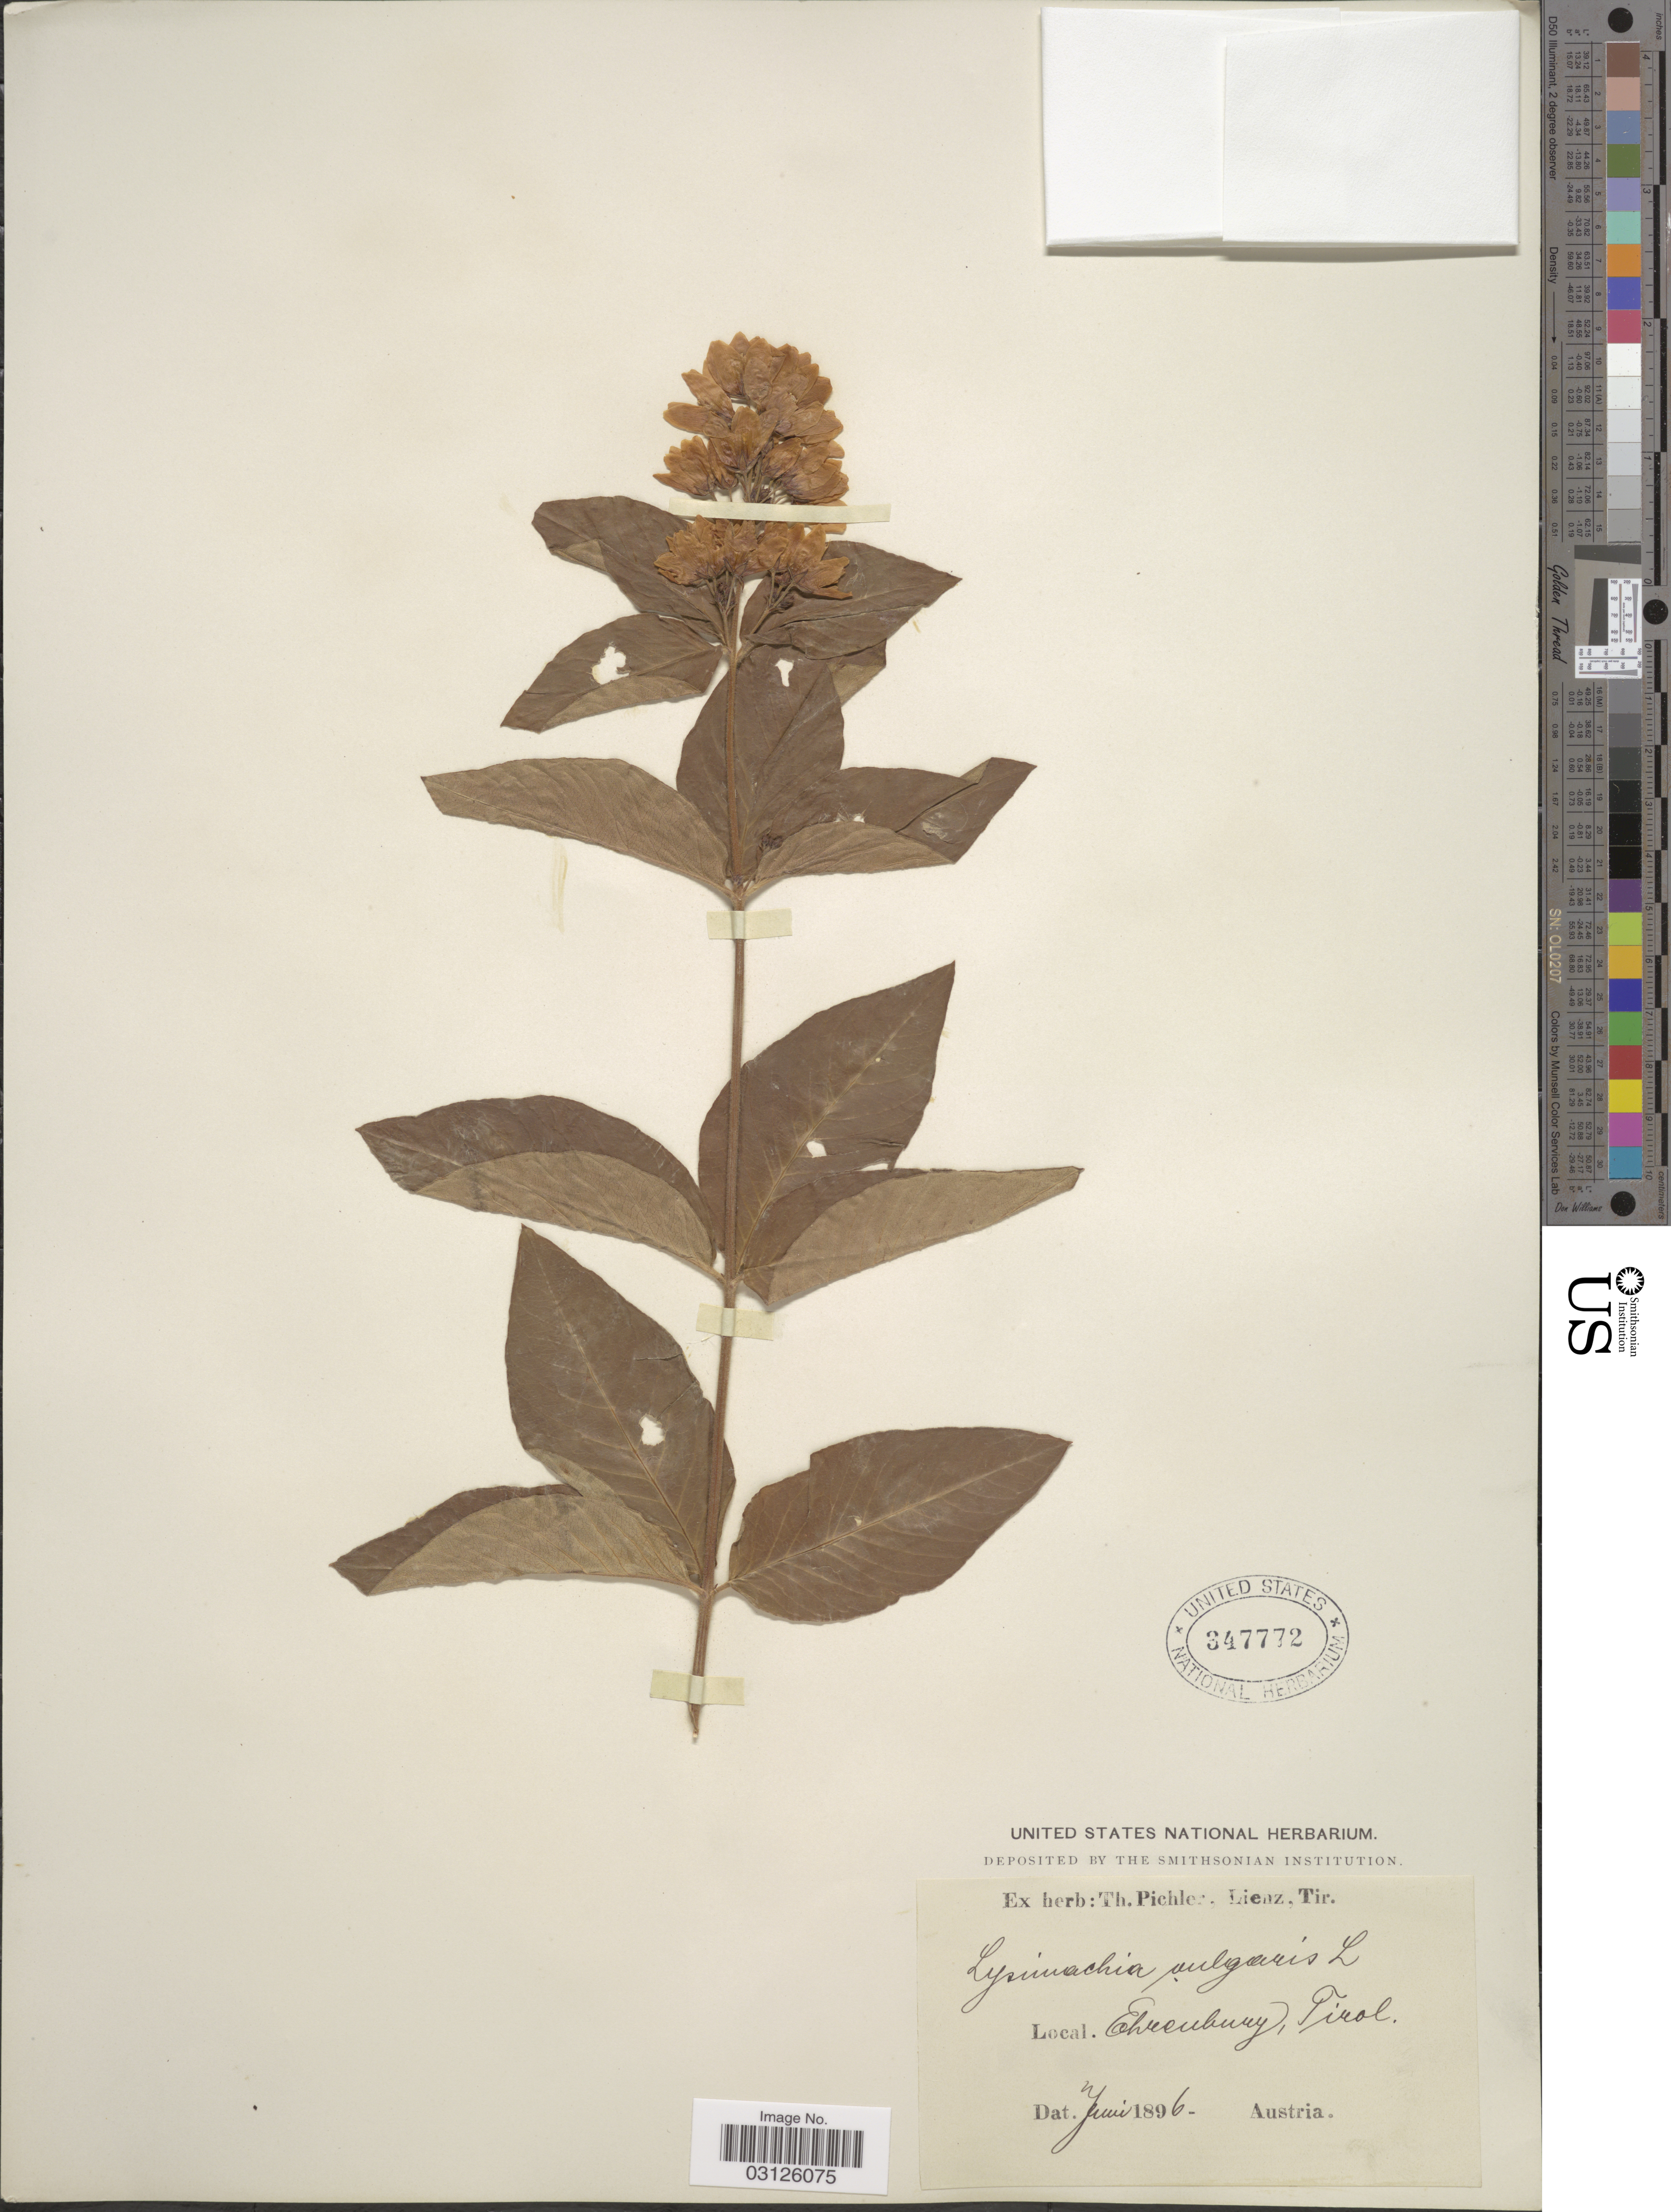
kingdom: Plantae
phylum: Tracheophyta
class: Magnoliopsida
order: Ericales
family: Primulaceae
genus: Lysimachia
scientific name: Lysimachia thyrsiflora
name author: L.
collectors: T. Pichler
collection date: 1896-06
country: Austria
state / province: Tirol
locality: Ehrenburg.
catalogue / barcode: US 347772